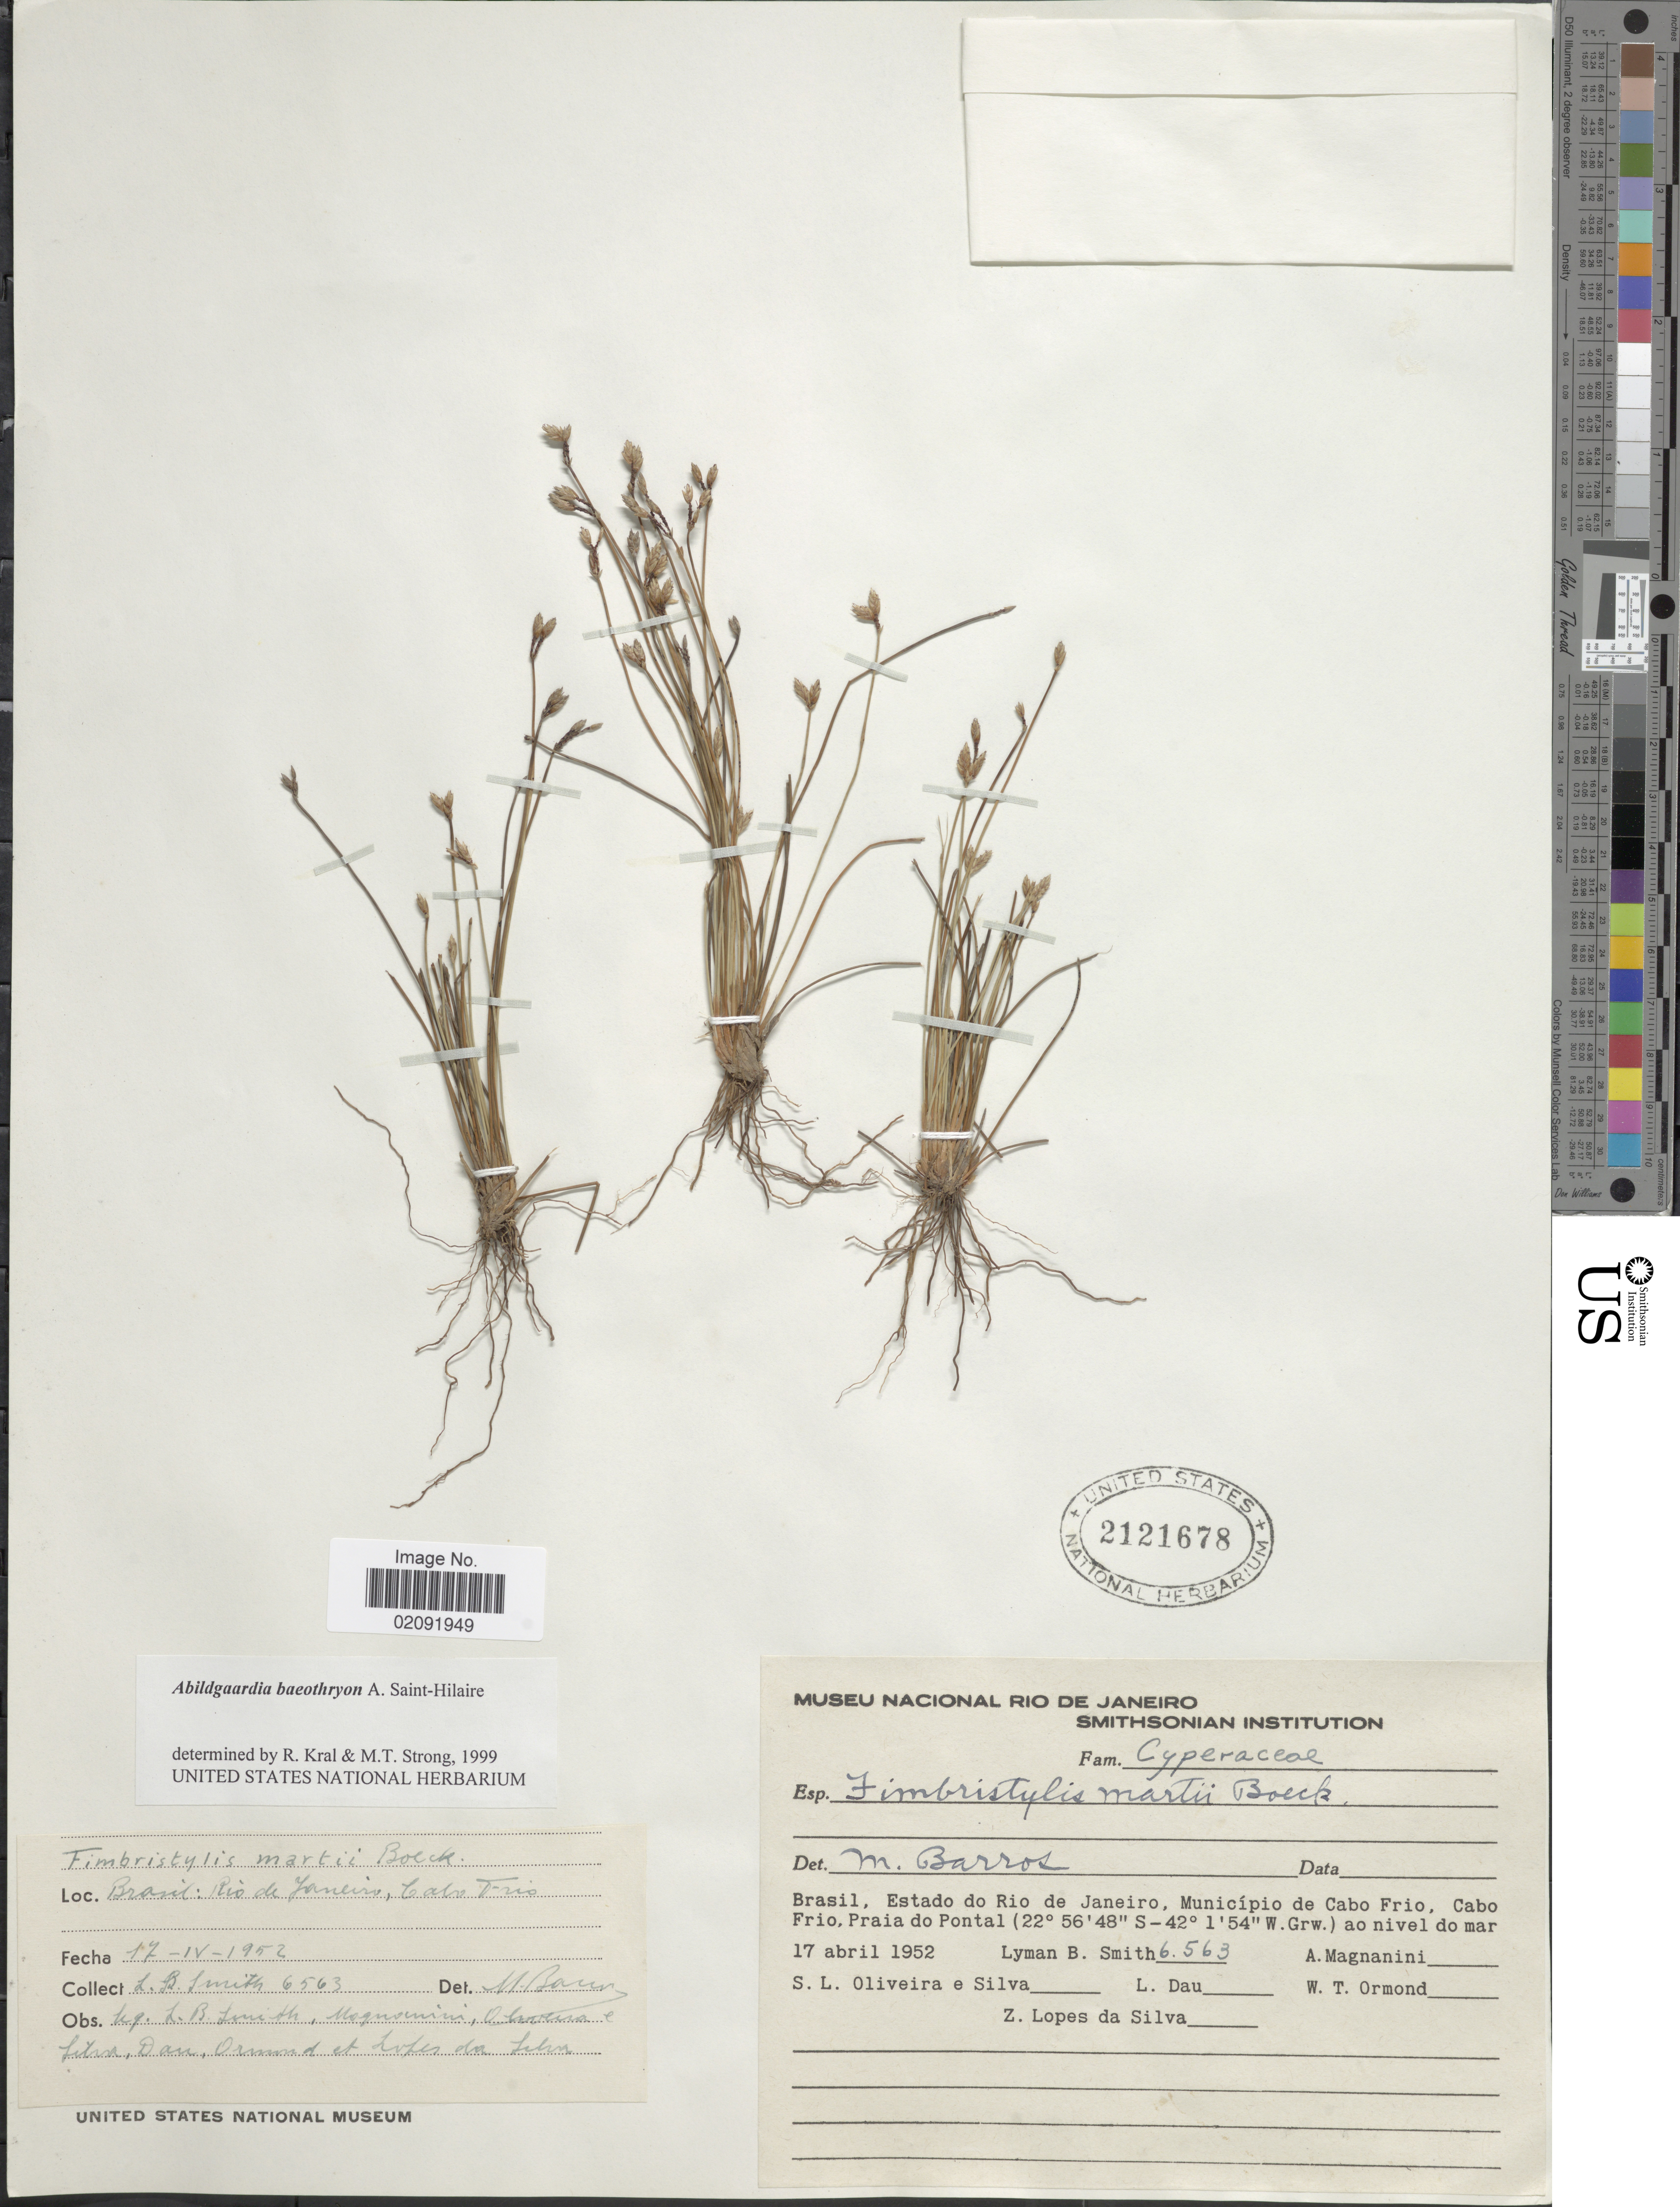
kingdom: Plantae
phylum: Tracheophyta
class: Liliopsida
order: Poales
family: Cyperaceae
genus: Abildgaardia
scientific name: Abildgaardia baeothryon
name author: A. St.-Hil.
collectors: F. Axelrod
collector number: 7154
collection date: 1993-10-13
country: Puerto Rico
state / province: Fajardo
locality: Bo. Cabezas, Cabezas de San Juan Nature Reserve, along access road. Second-growth dry scrub forest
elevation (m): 1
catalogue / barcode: US 3353237